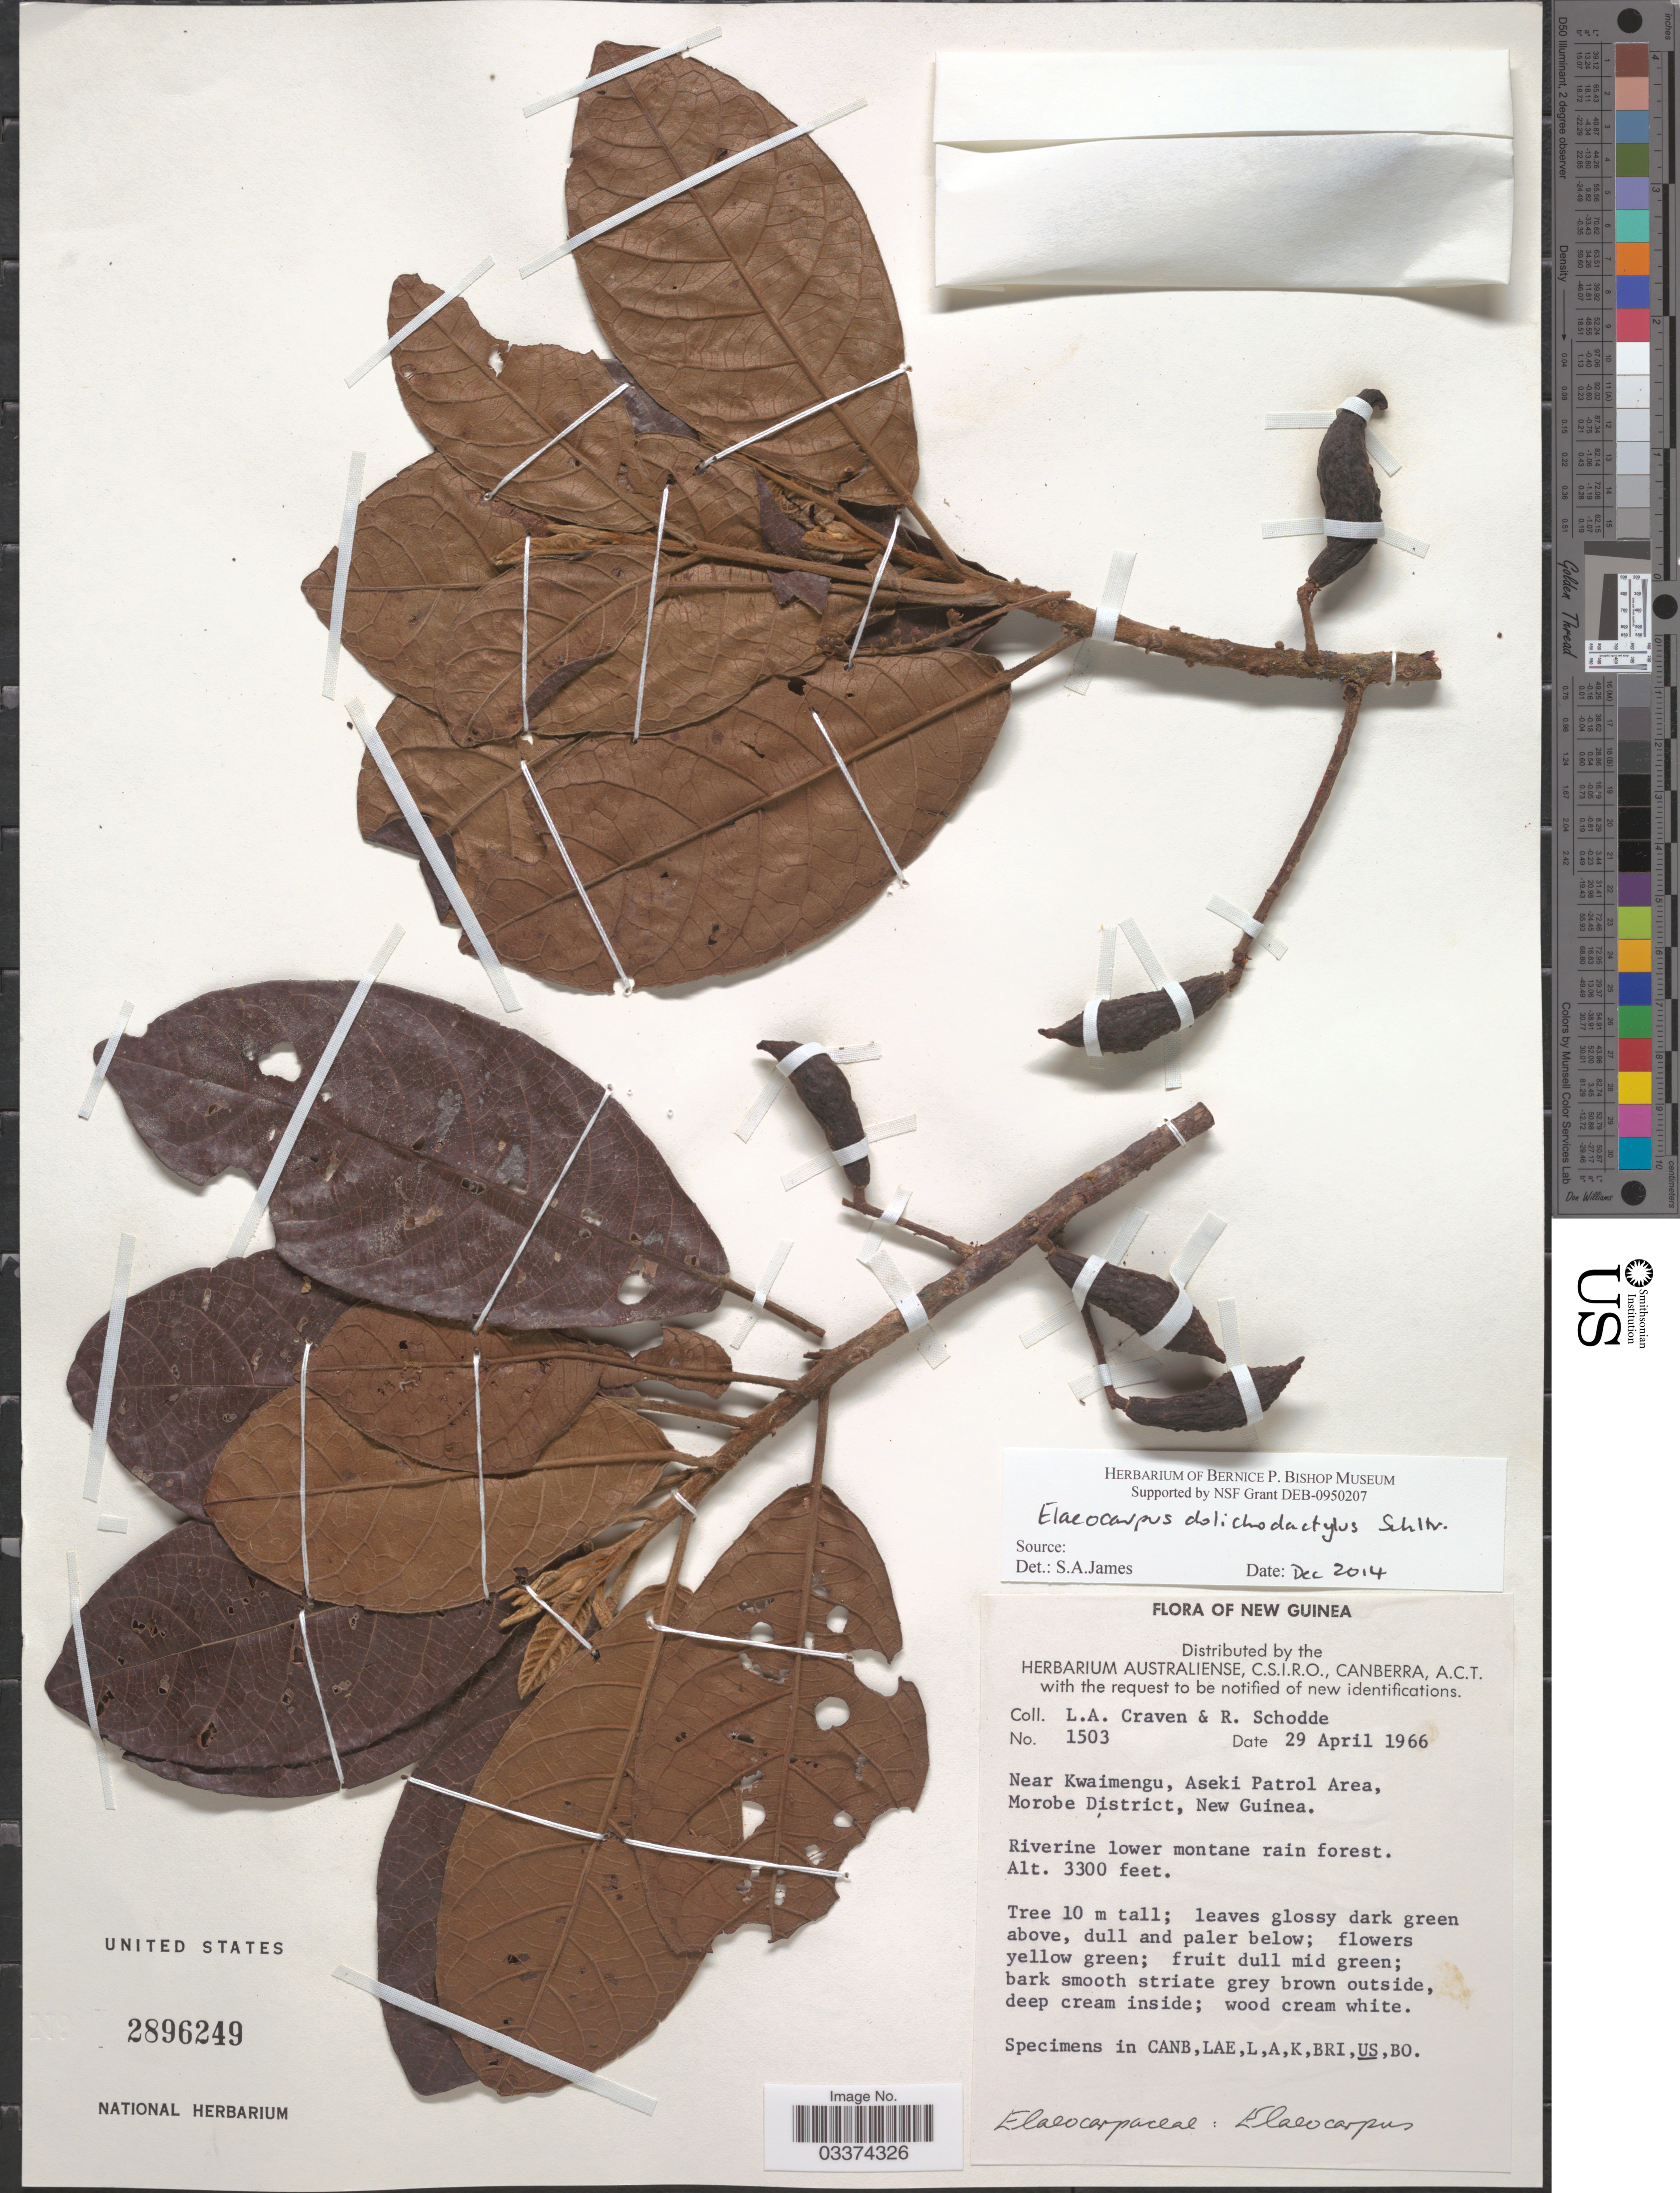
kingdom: Plantae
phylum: Tracheophyta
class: Magnoliopsida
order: Oxalidales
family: Elaeocarpaceae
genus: Elaeocarpus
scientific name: Elaeocarpus dolichodactylus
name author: Schltr.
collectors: L. A. Craven & R. Schodde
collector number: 1503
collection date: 1966-04-29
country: Papua New Guinea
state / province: Morobe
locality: New Guinea, Near Kwaimengu, Aseki Patrol Area, Morobe District, New Guinea.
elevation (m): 1006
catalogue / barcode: US 2896249